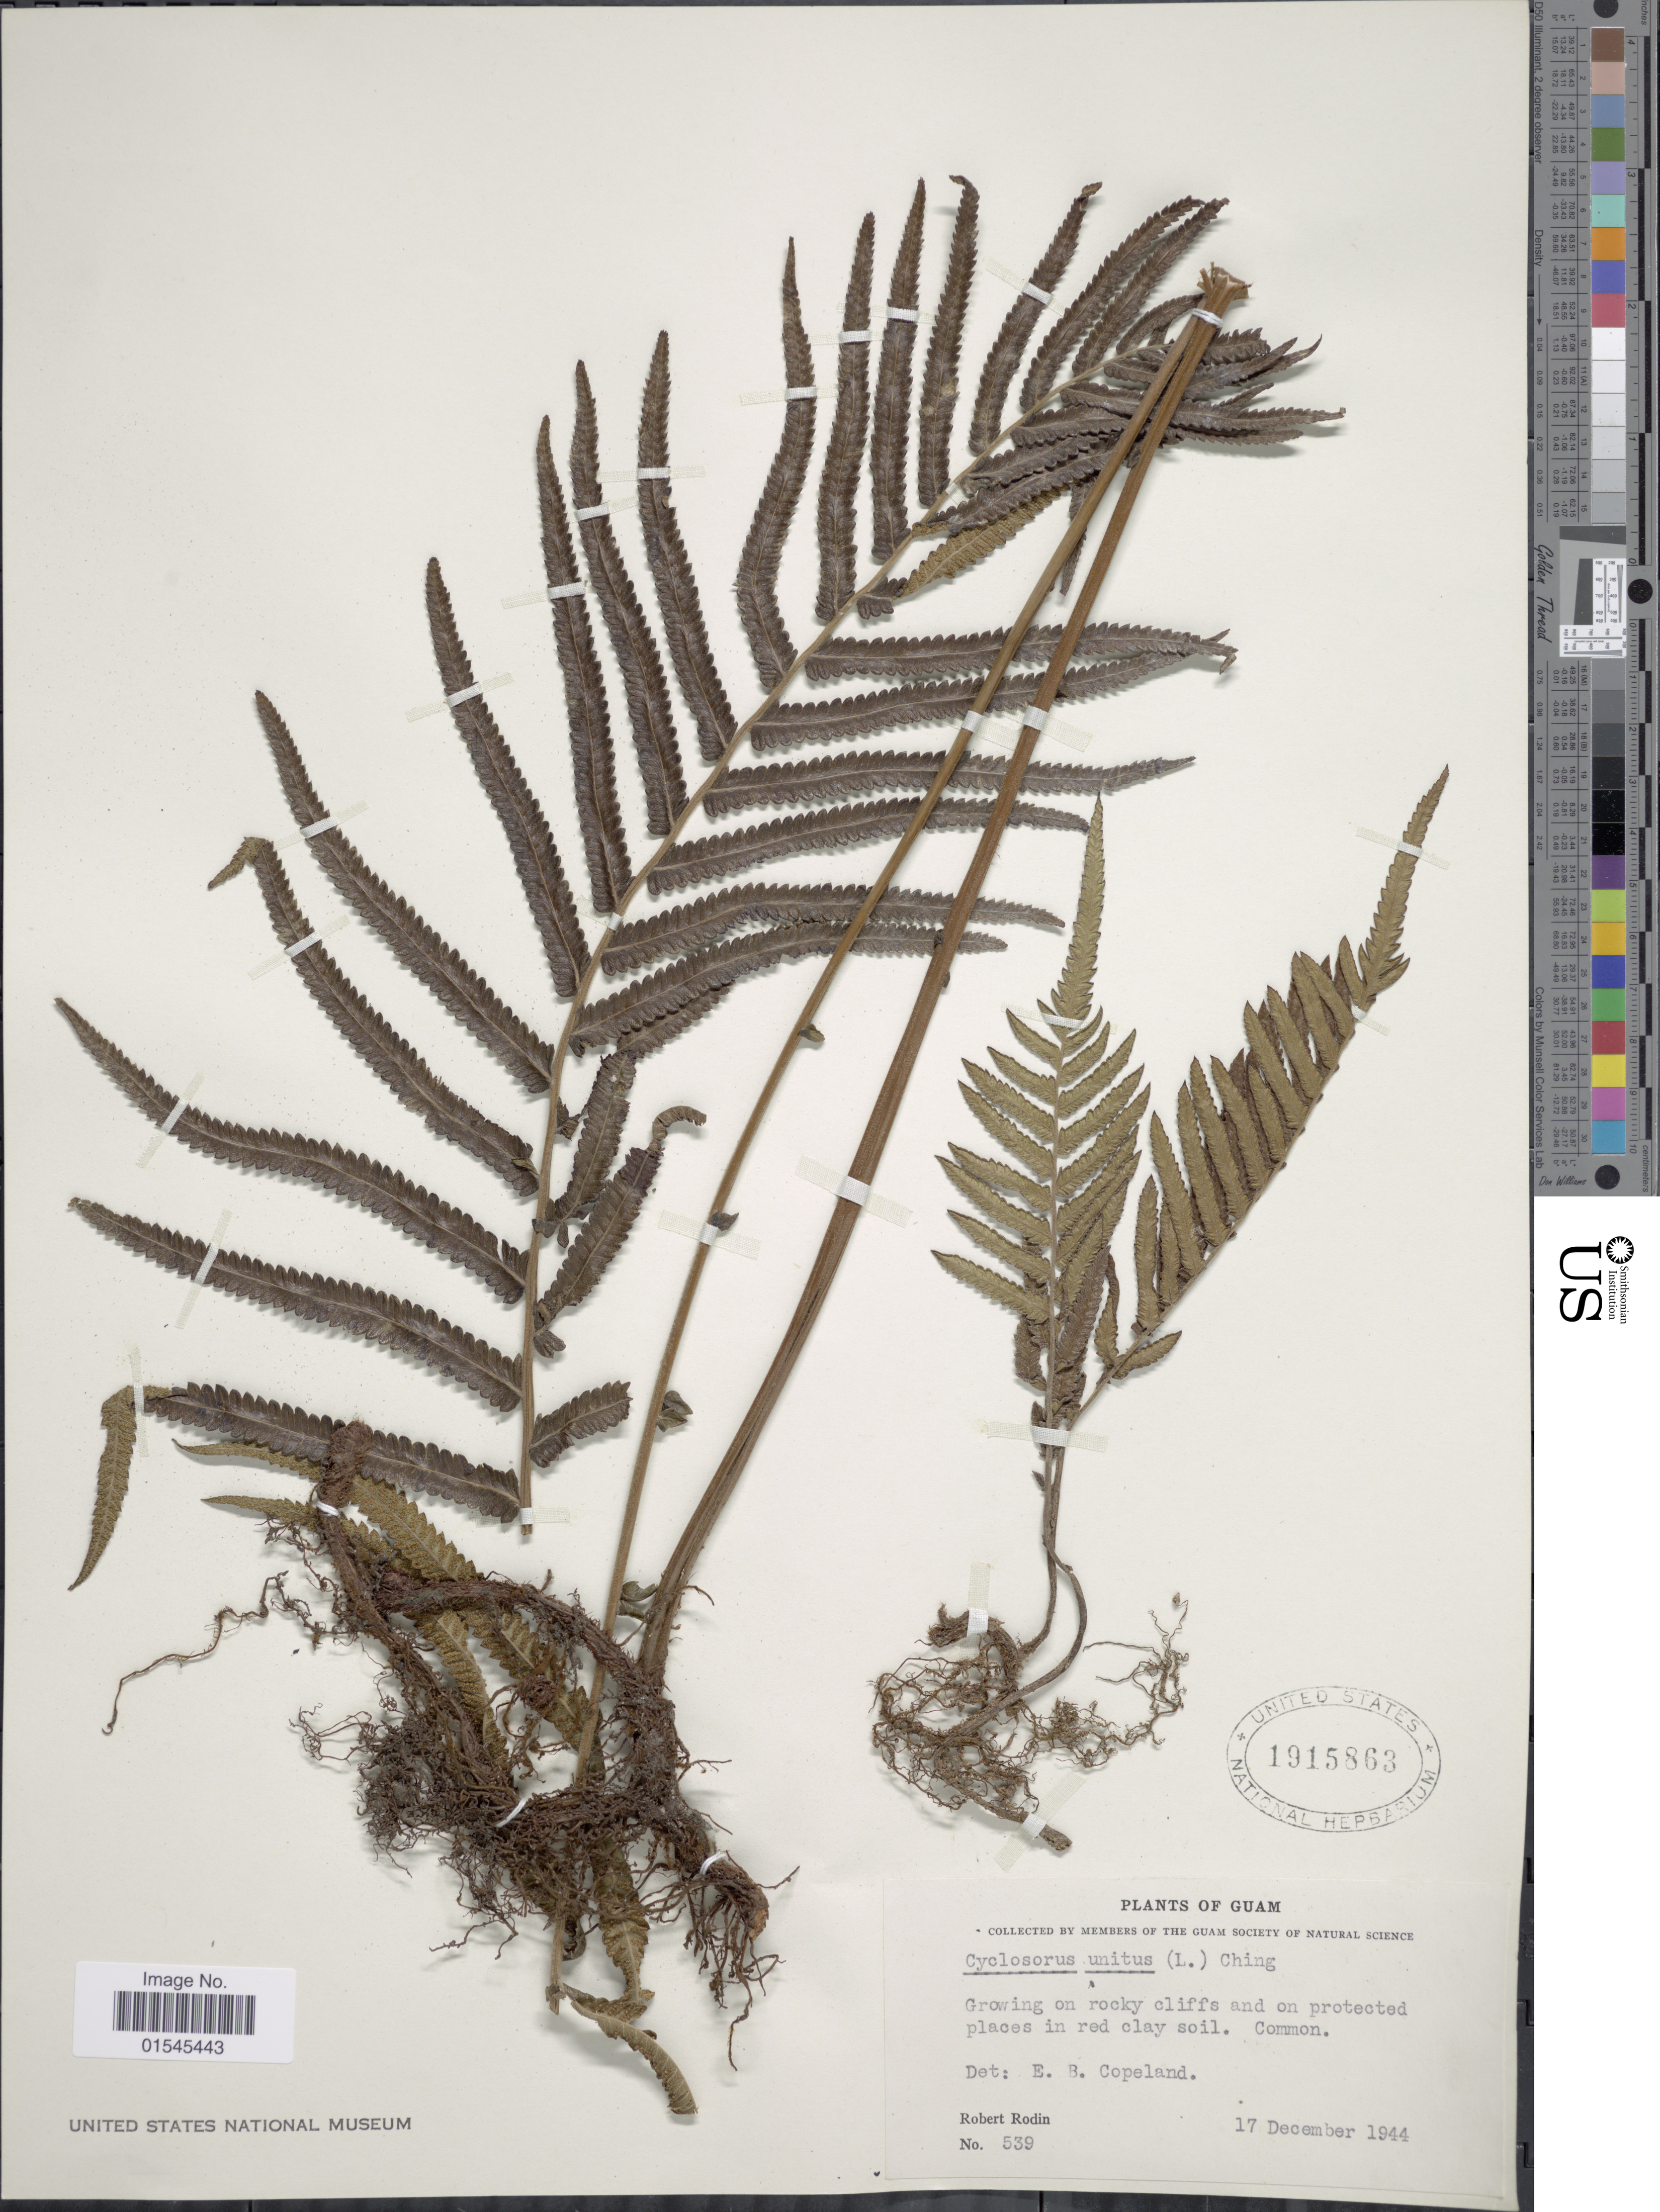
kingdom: Plantae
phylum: Tracheophyta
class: Polypodiopsida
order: Polypodiales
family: Thelypteridaceae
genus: Sphaerostephanos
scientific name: Sphaerostephanos unitus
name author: (L.) Holttum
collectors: R. Rodin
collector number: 539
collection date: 1944-12-17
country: Guam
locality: Guam. Growing on rocky cliffs and on protected places in red clay soil. Common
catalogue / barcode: US 1915863